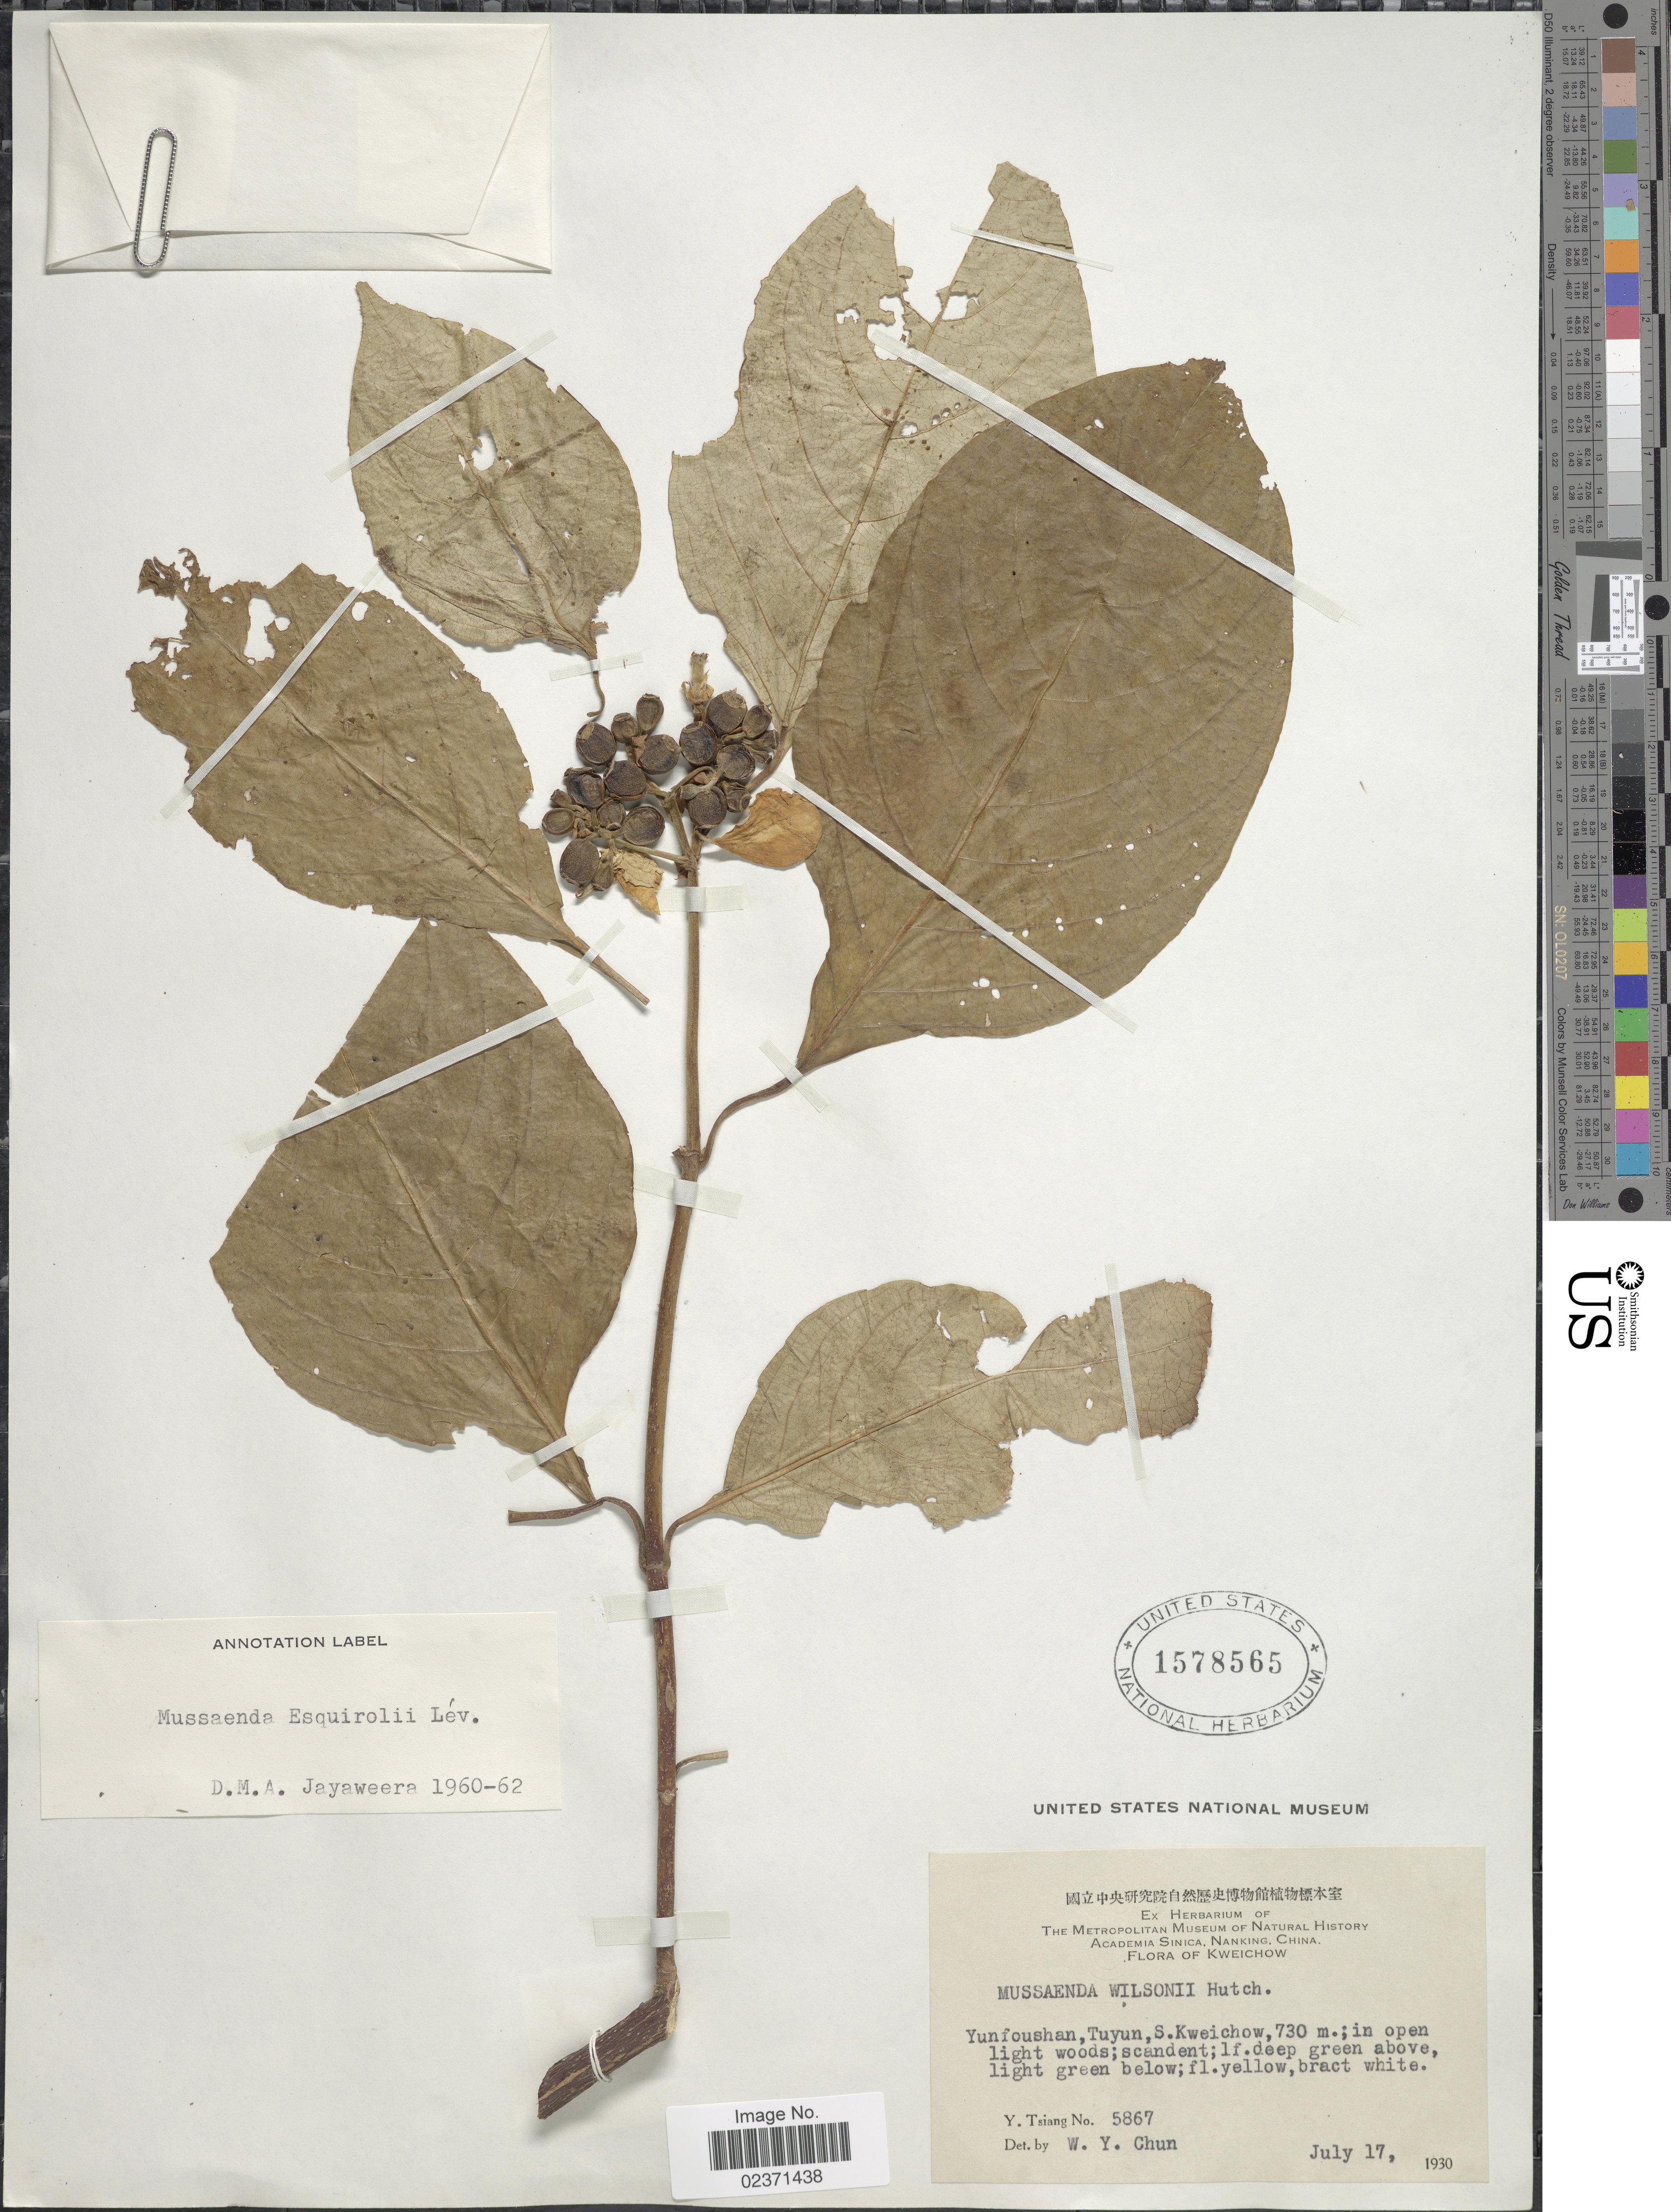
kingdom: Plantae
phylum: Tracheophyta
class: Magnoliopsida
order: Gentianales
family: Rubiaceae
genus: Mussaenda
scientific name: Mussaenda esquirolii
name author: H. Lév.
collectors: Y. Tsiang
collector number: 5867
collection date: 1930-07-17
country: China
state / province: Guizhou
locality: Kweichow. Yunfoushan, Tuyun, S. Kweichow.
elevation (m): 730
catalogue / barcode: US 1578565